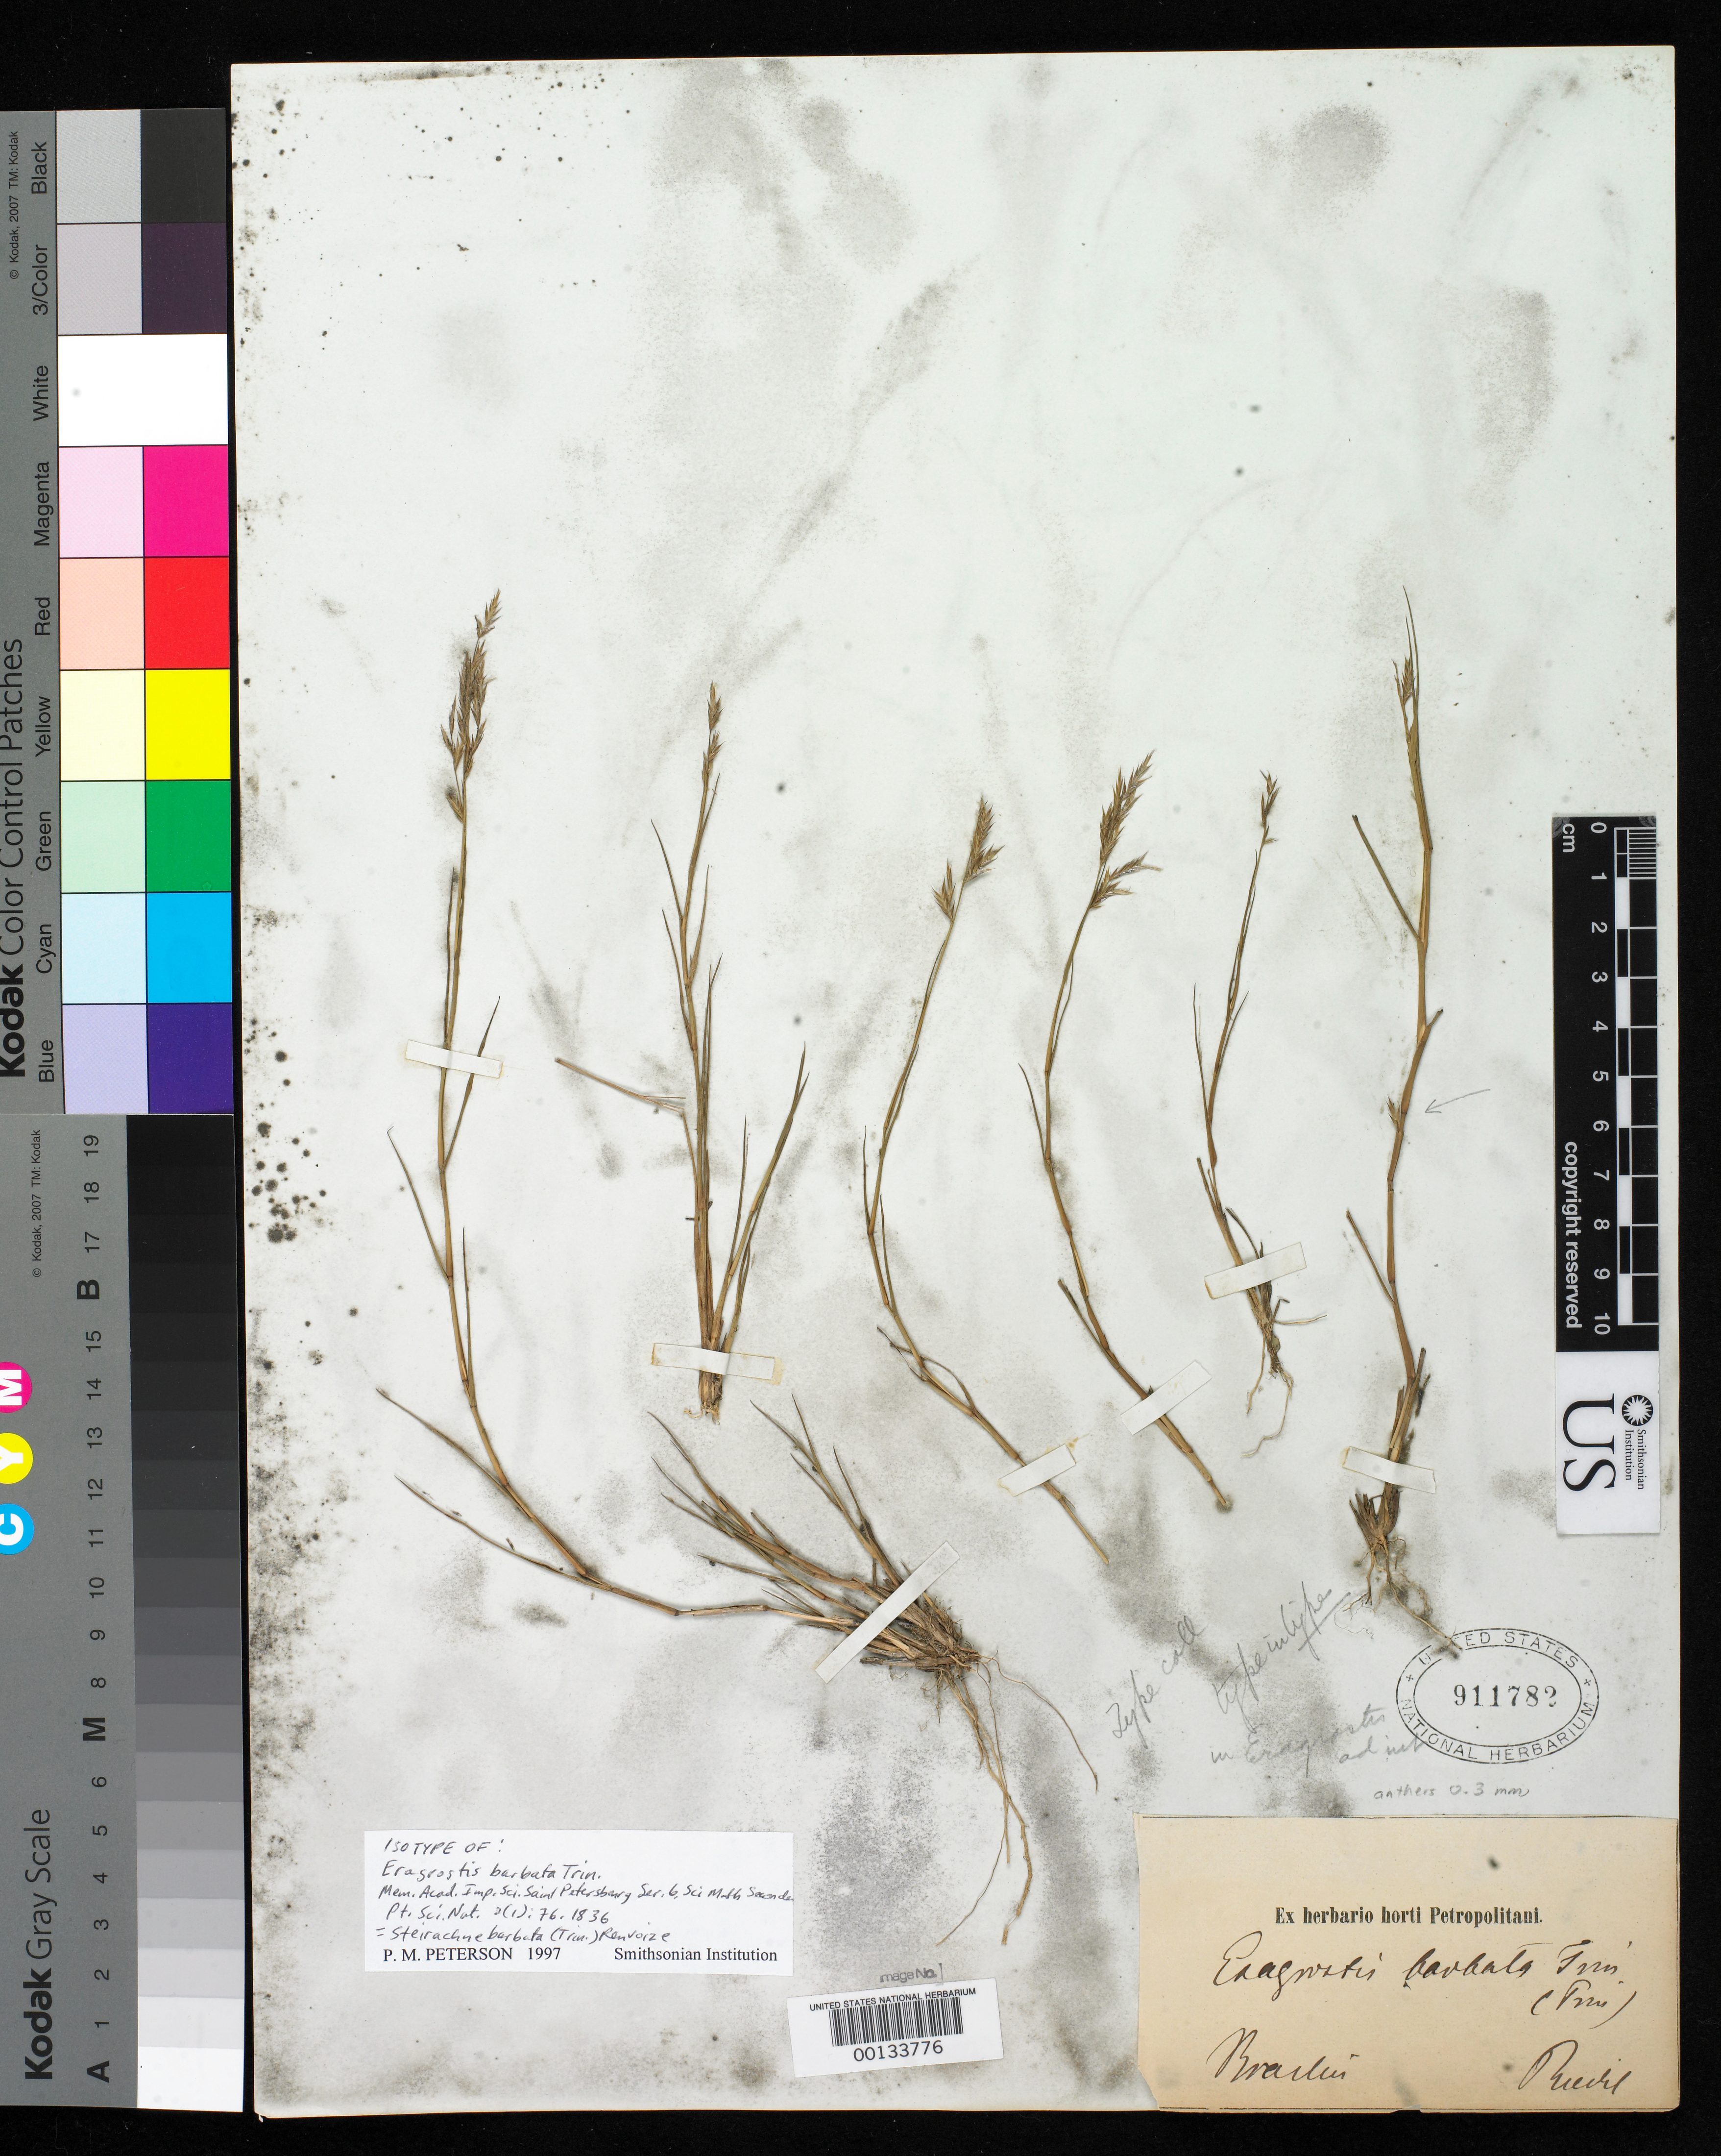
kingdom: Plantae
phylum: Tracheophyta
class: Liliopsida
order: Poales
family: Poaceae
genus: Eragrostis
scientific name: Eragrostis barbata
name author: Trin.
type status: Isotype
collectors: L. Riedel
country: Brazil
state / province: Minas Gerais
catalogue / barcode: US 911782